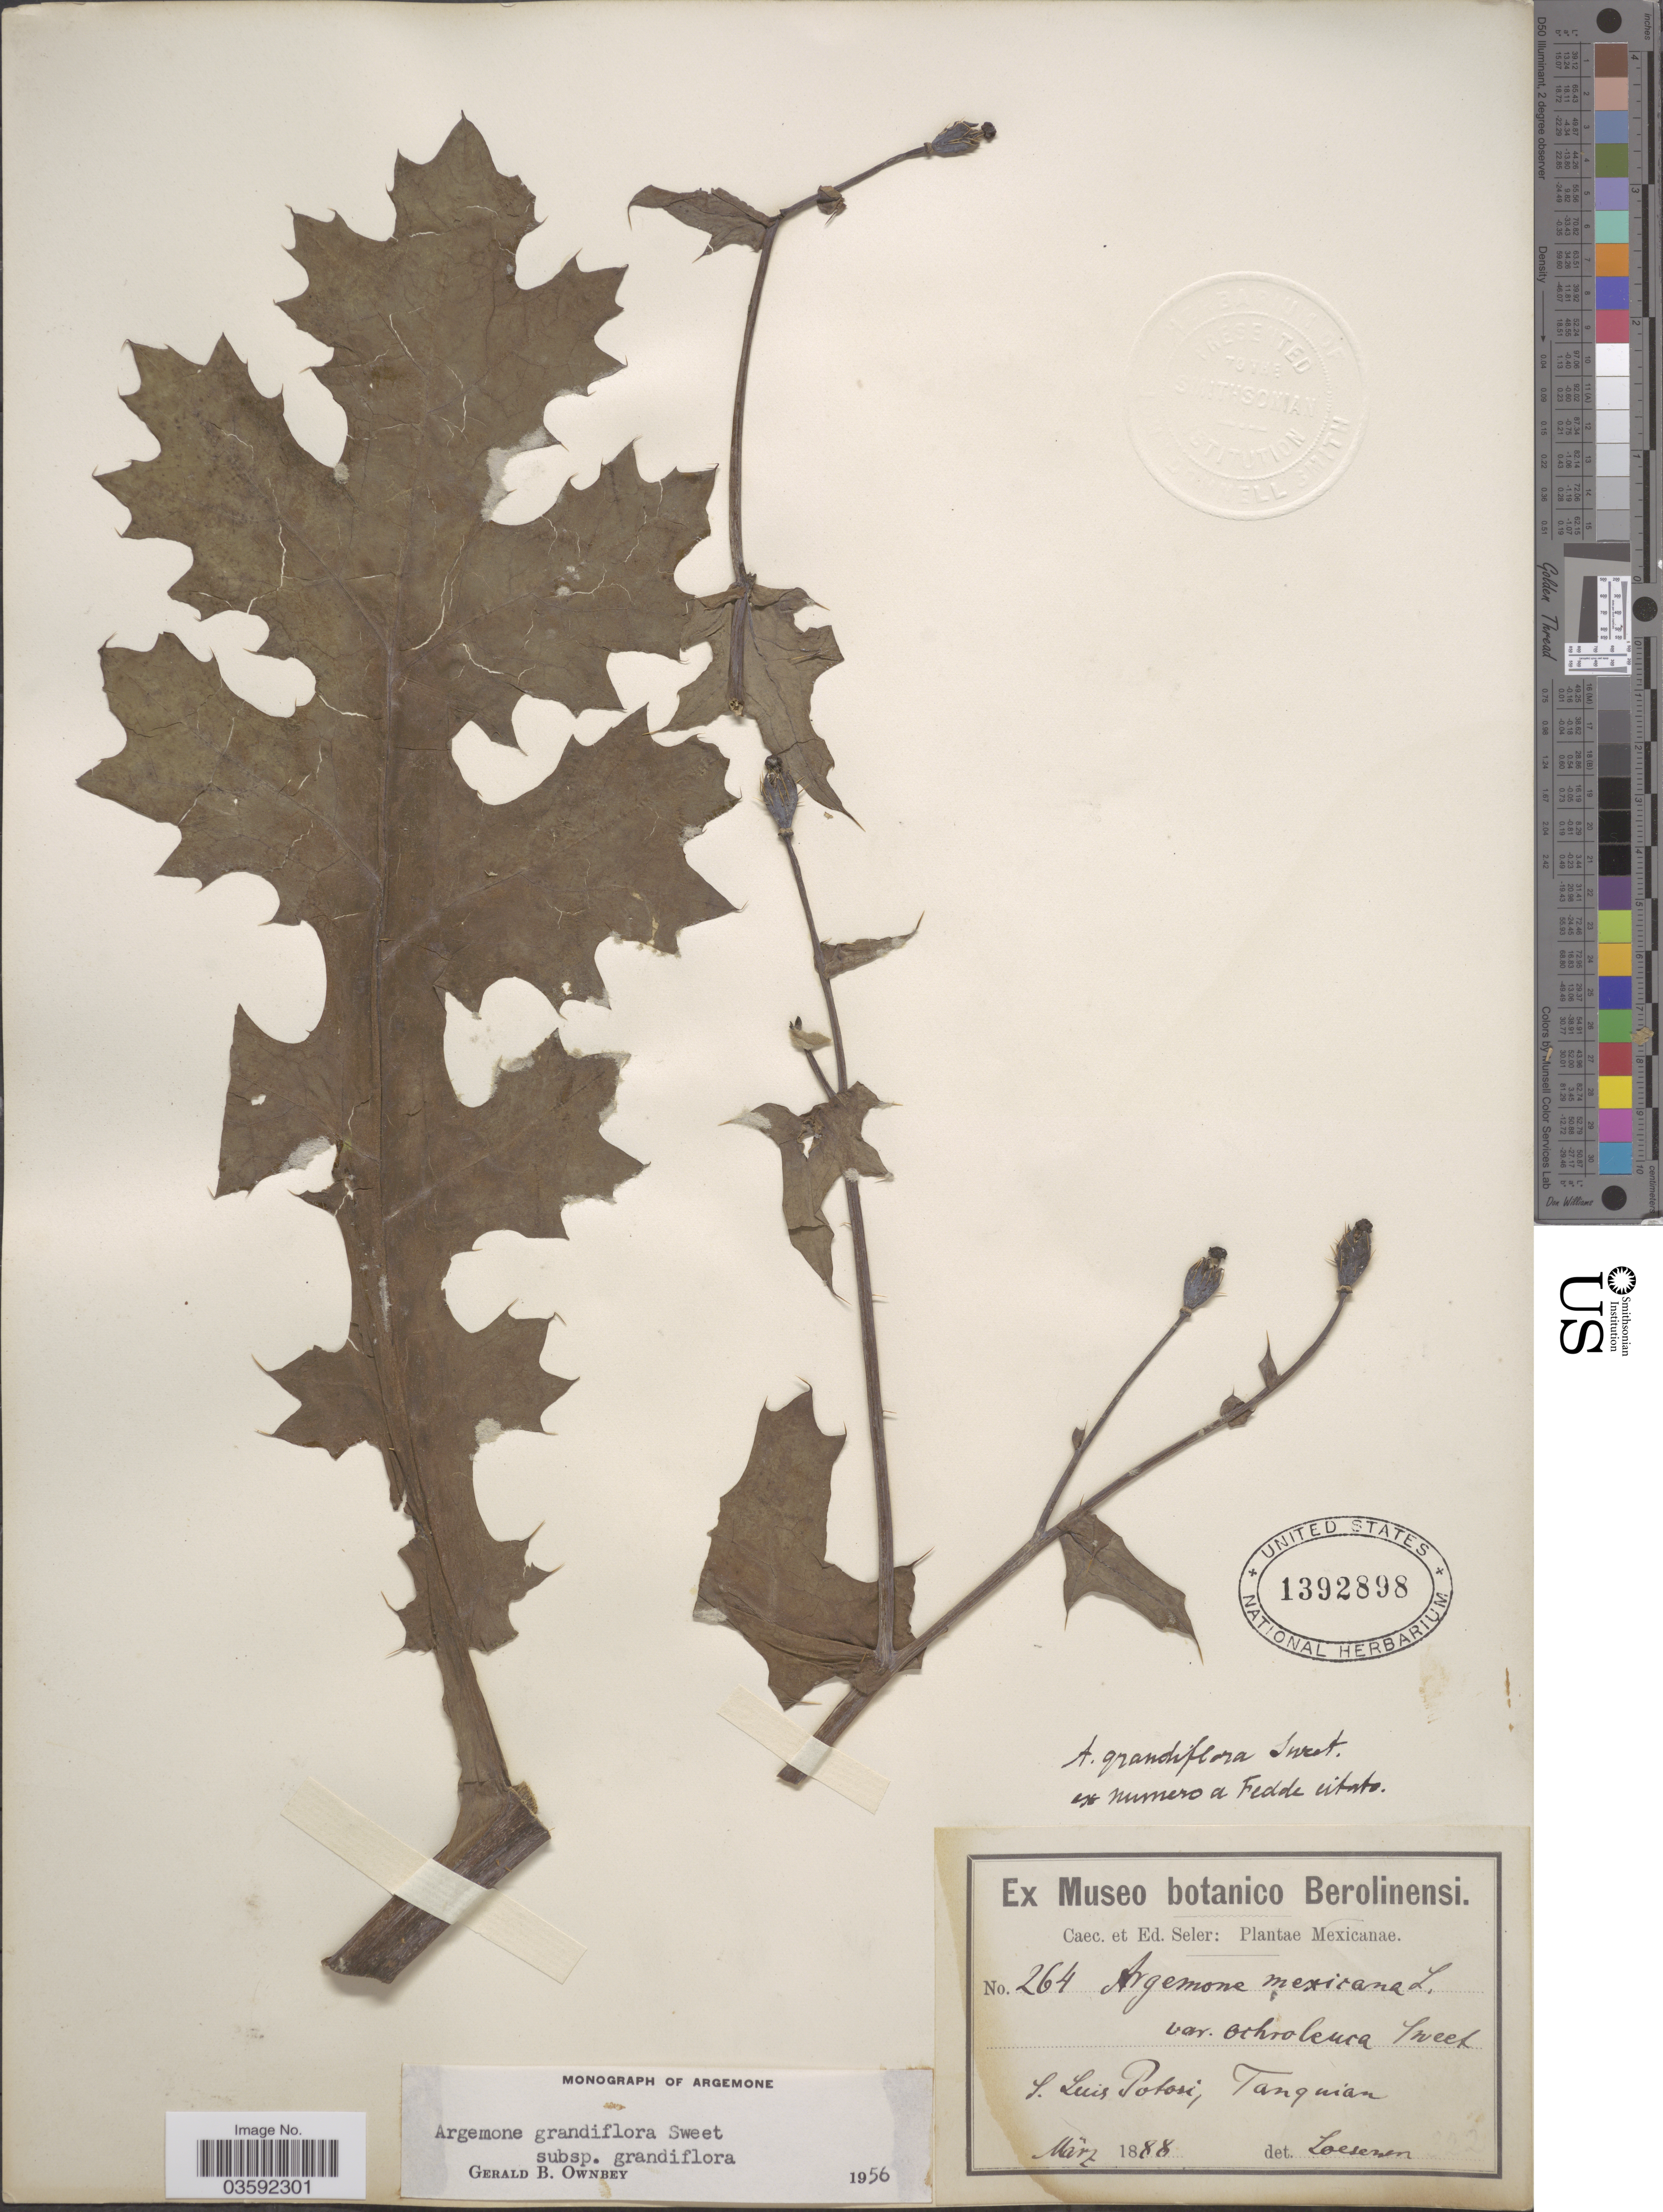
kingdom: Plantae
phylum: Tracheophyta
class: Magnoliopsida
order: Ranunculales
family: Papaveraceae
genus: Argemone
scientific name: Argemone grandiflora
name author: Sweet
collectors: ex Caec. et Ed Seler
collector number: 264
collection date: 1888-03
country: Mexico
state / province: San Luis Potosí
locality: Tanquian.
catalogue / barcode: US 1392898